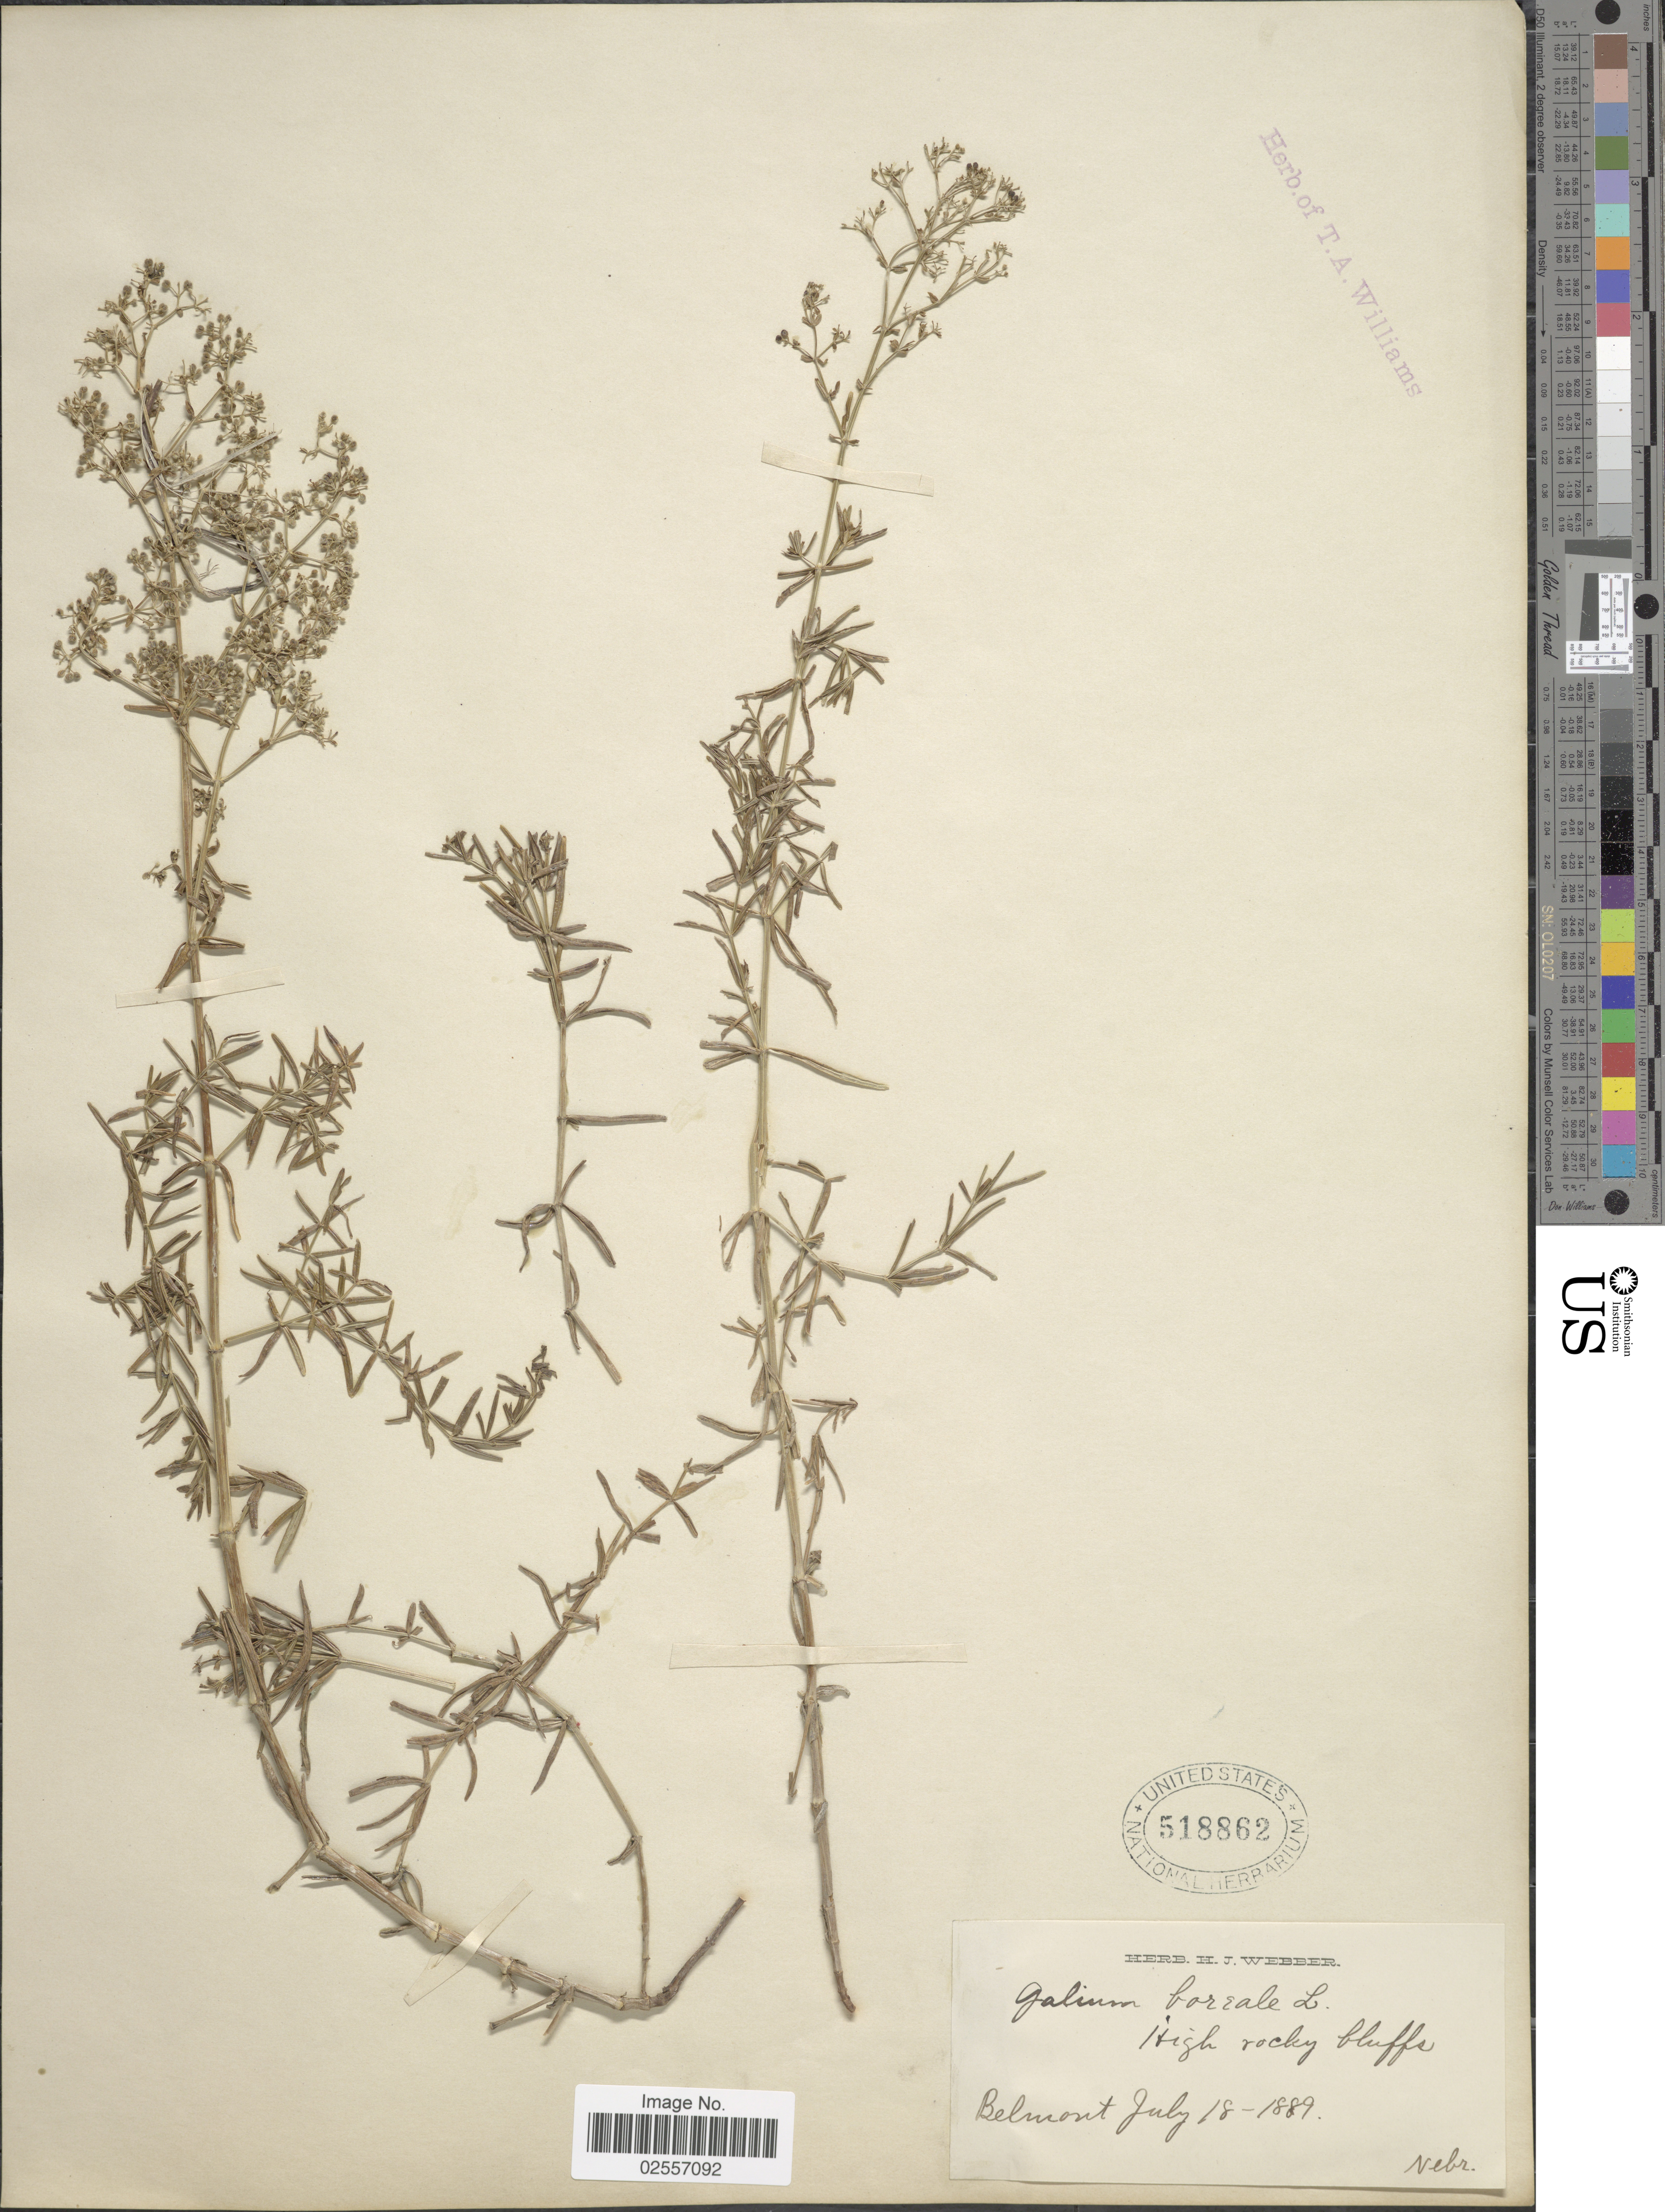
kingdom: Plantae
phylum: Tracheophyta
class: Magnoliopsida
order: Gentianales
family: Rubiaceae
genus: Galium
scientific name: Galium boreale L.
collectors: ex herb. H. J. Webber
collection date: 1889-07-18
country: United States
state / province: Nebraska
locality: Belmont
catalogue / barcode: US 518862